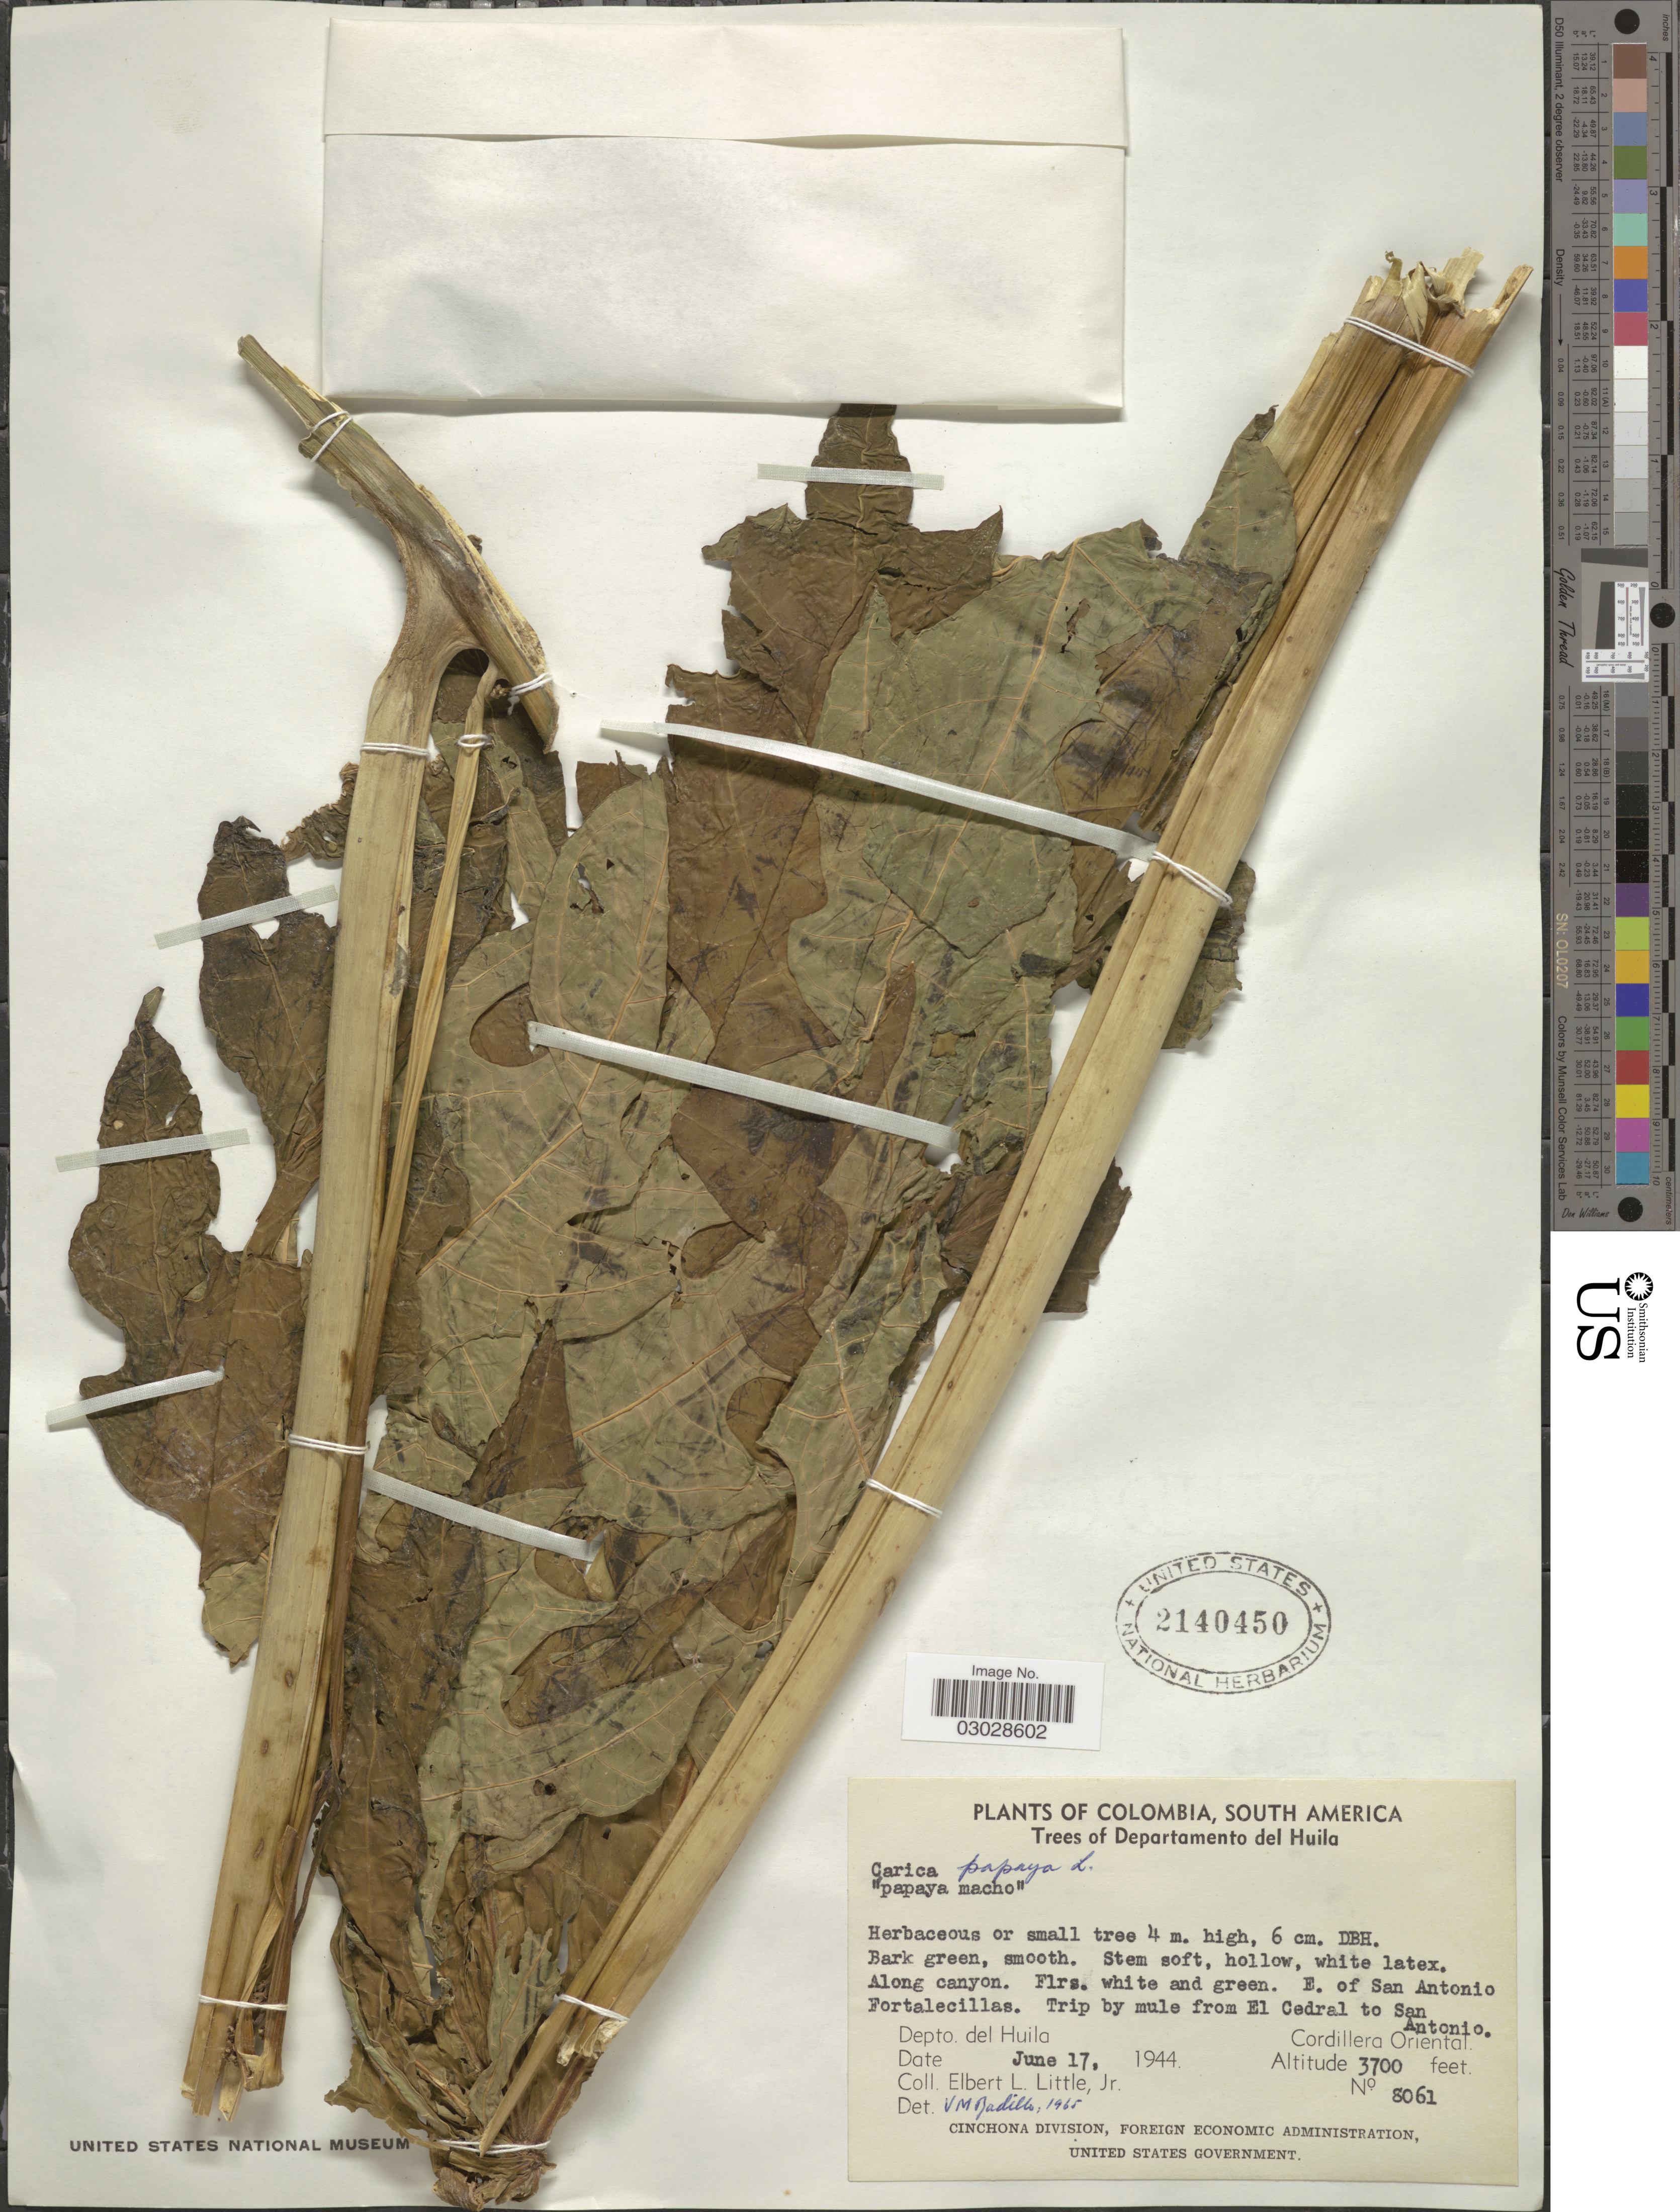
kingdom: Plantae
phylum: Tracheophyta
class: Magnoliopsida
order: Brassicales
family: Caricaceae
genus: Carica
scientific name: Carica papaya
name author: L.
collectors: E. L. Little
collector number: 8061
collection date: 1944-06-17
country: Colombia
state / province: Huila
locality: Departamento del Huila, E. of San Antonio Fortalecillas. Trip by mule from El Cedral to San Antonio. Depto. del Huila, Cordillera Oriental.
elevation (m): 1128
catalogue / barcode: US 2140450